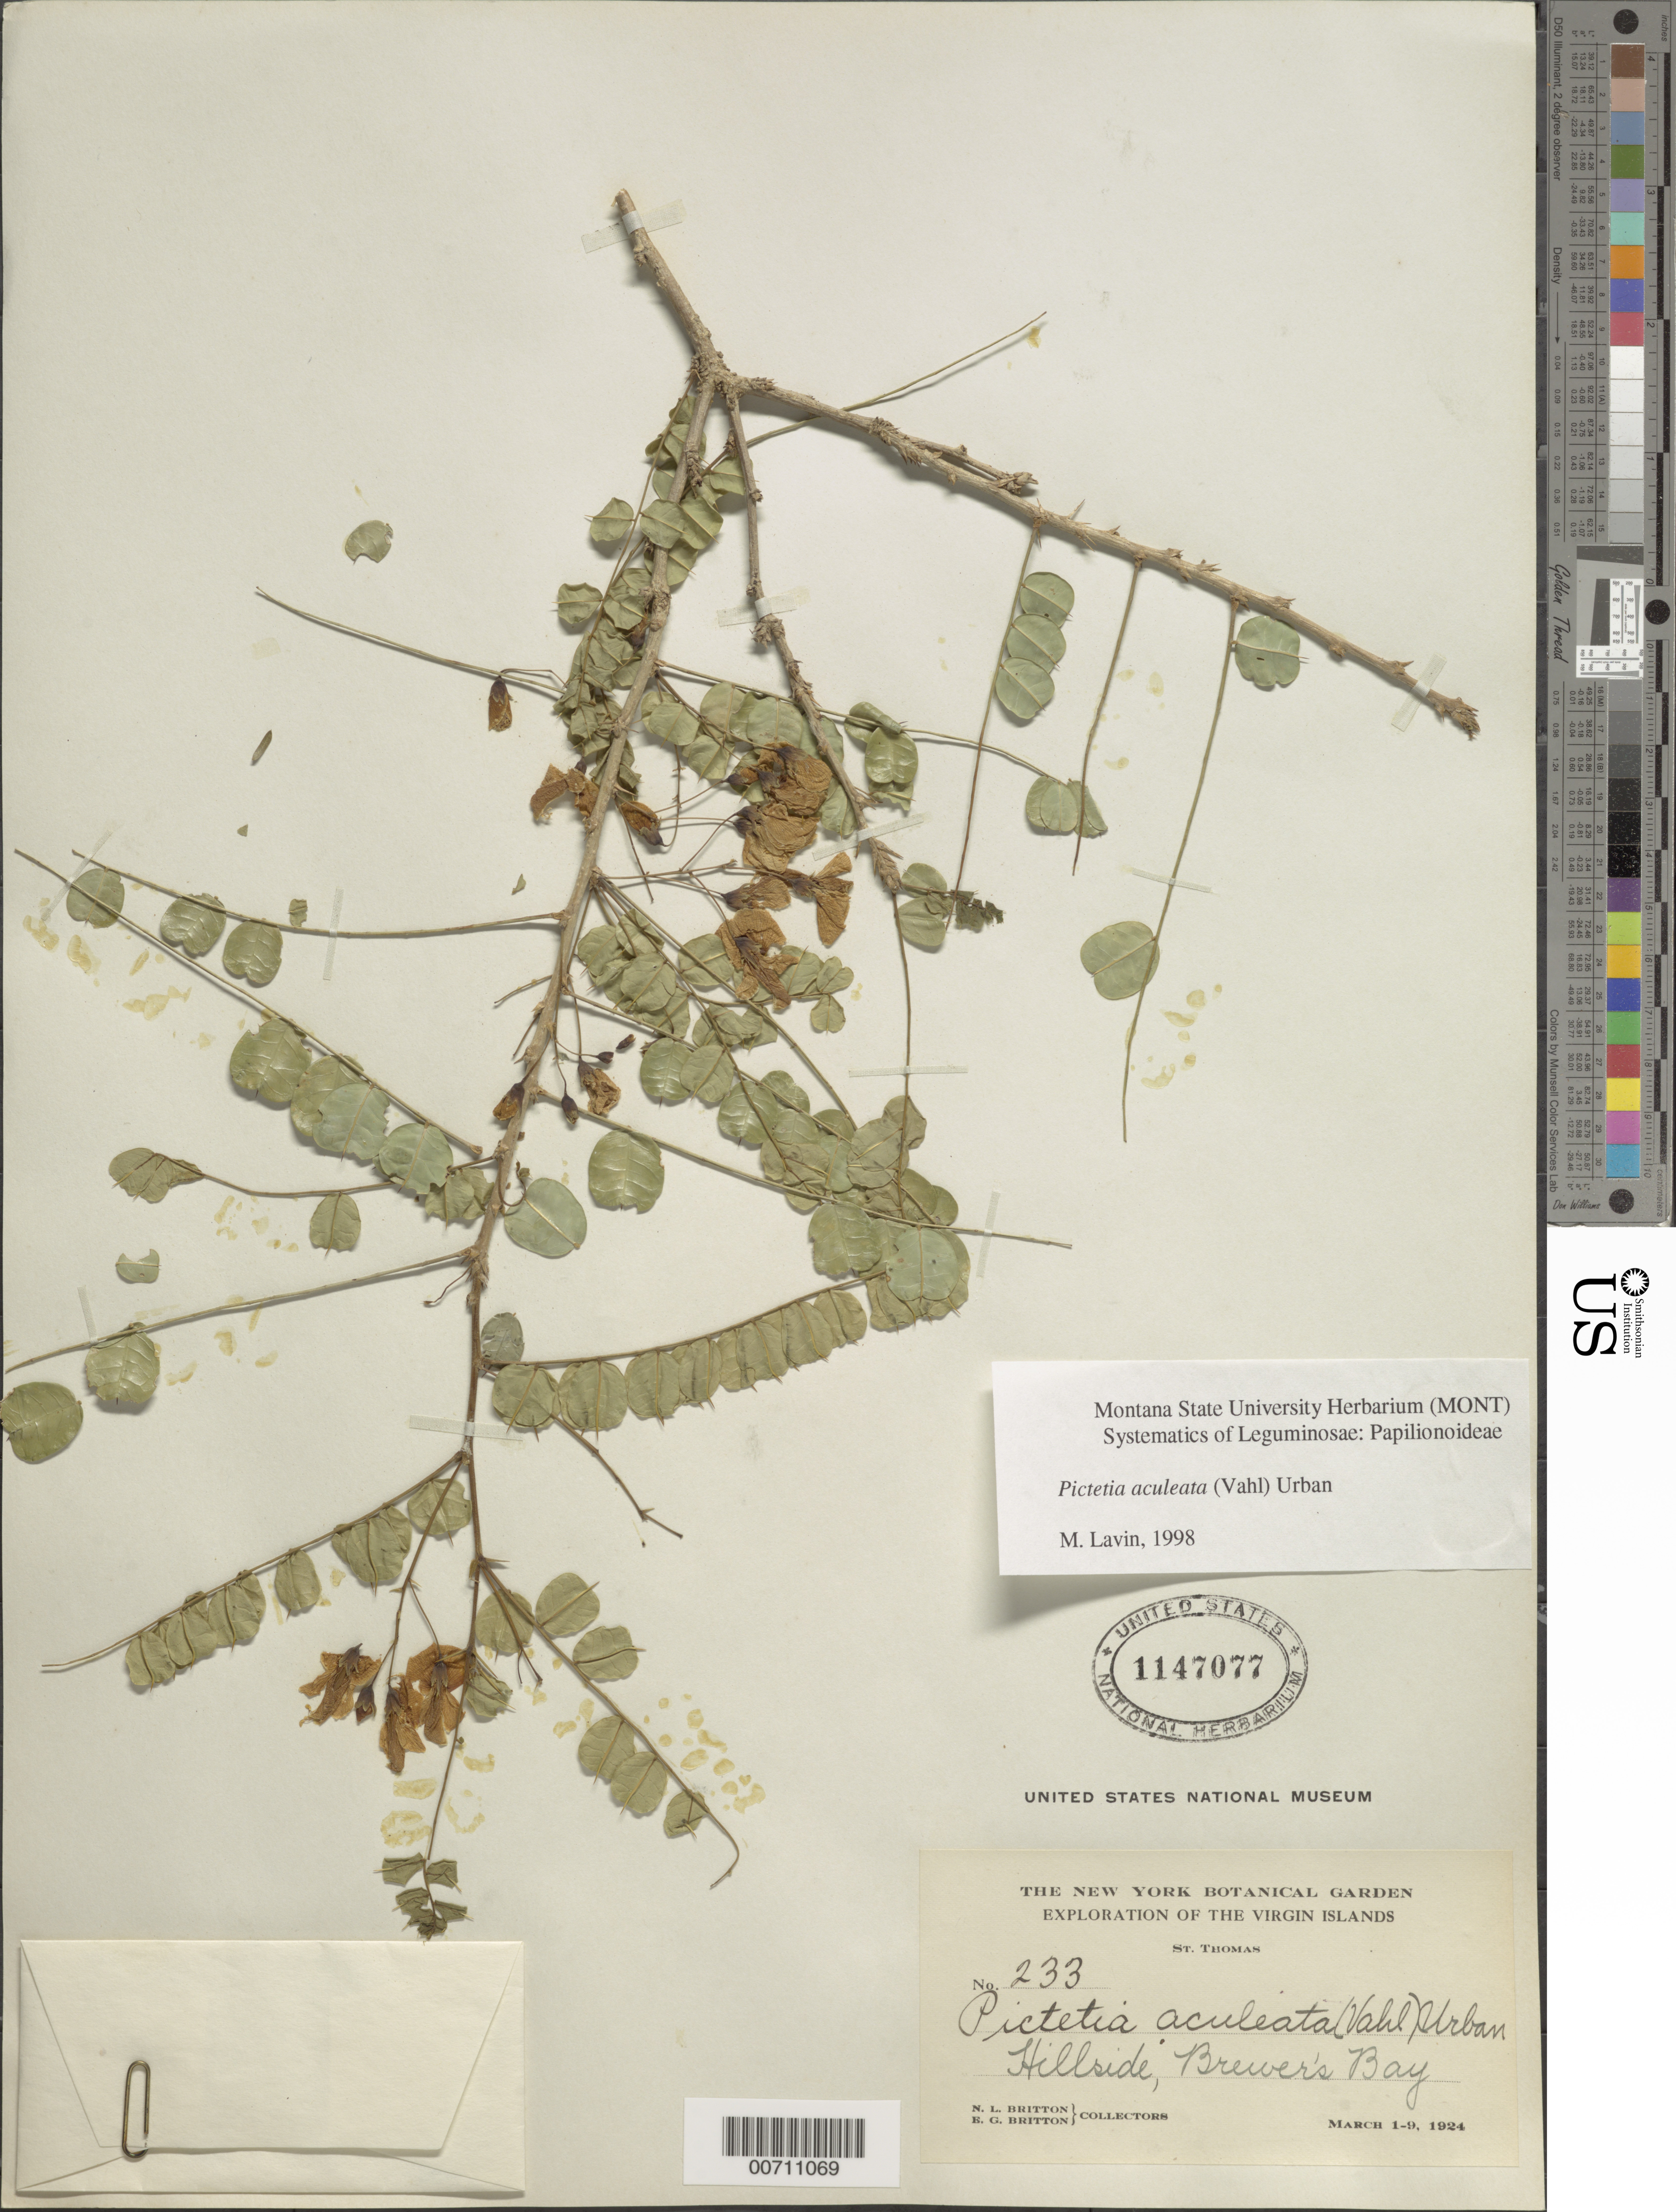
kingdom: Plantae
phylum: Tracheophyta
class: Magnoliopsida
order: Fabales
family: Fabaceae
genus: Pictetia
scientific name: Pictetia aculeata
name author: (Vahl) Urb.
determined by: Lavin, M.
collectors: N. Britton & E. G. Britton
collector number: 233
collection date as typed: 01 Mar 1924 to 09 Mar 1924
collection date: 1924-03-01/1924-03-09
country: U.S. Virgin Islands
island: St. Thomas Island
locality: Brewer's Bay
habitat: Hillside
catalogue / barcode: US 1147077